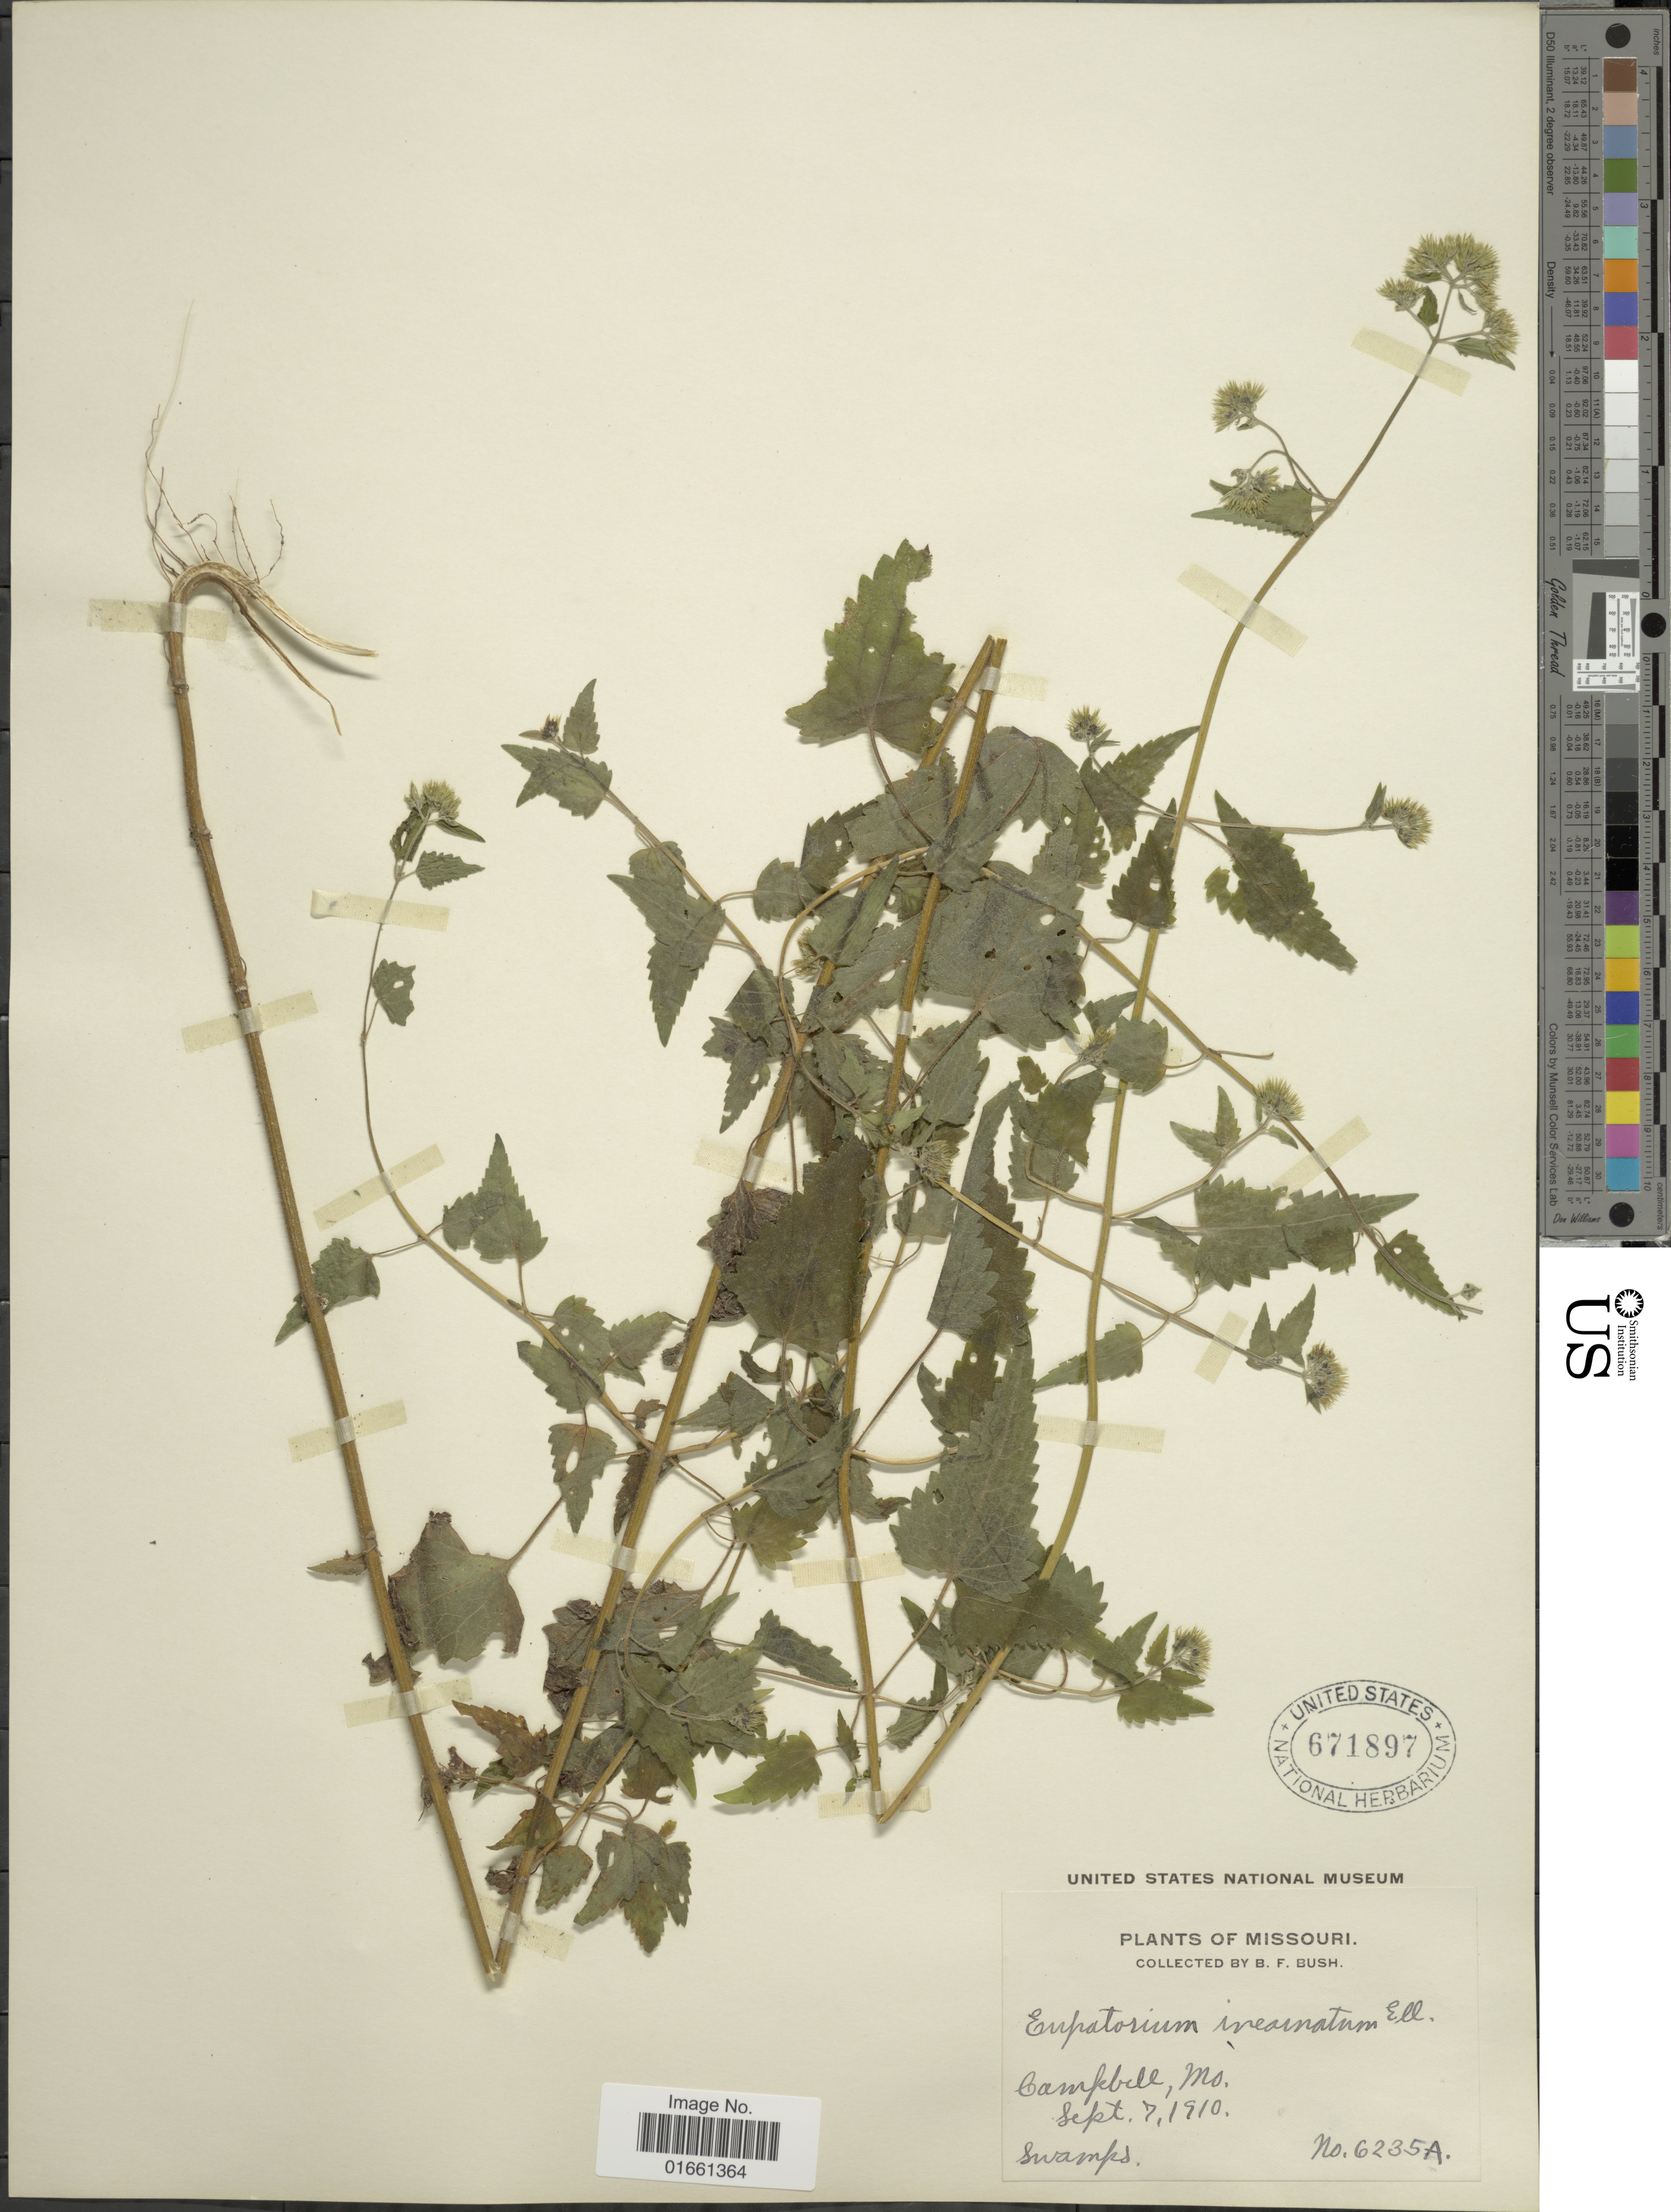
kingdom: Plantae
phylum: Tracheophyta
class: Magnoliopsida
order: Asterales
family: Asteraceae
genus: Fleischmannia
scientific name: Fleischmannia incarnata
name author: (Walter) R.M. King & H. Rob.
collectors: B. F. Bush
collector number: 6235 A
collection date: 1910-09-07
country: United States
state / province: Missouri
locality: Campbell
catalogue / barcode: US 671897